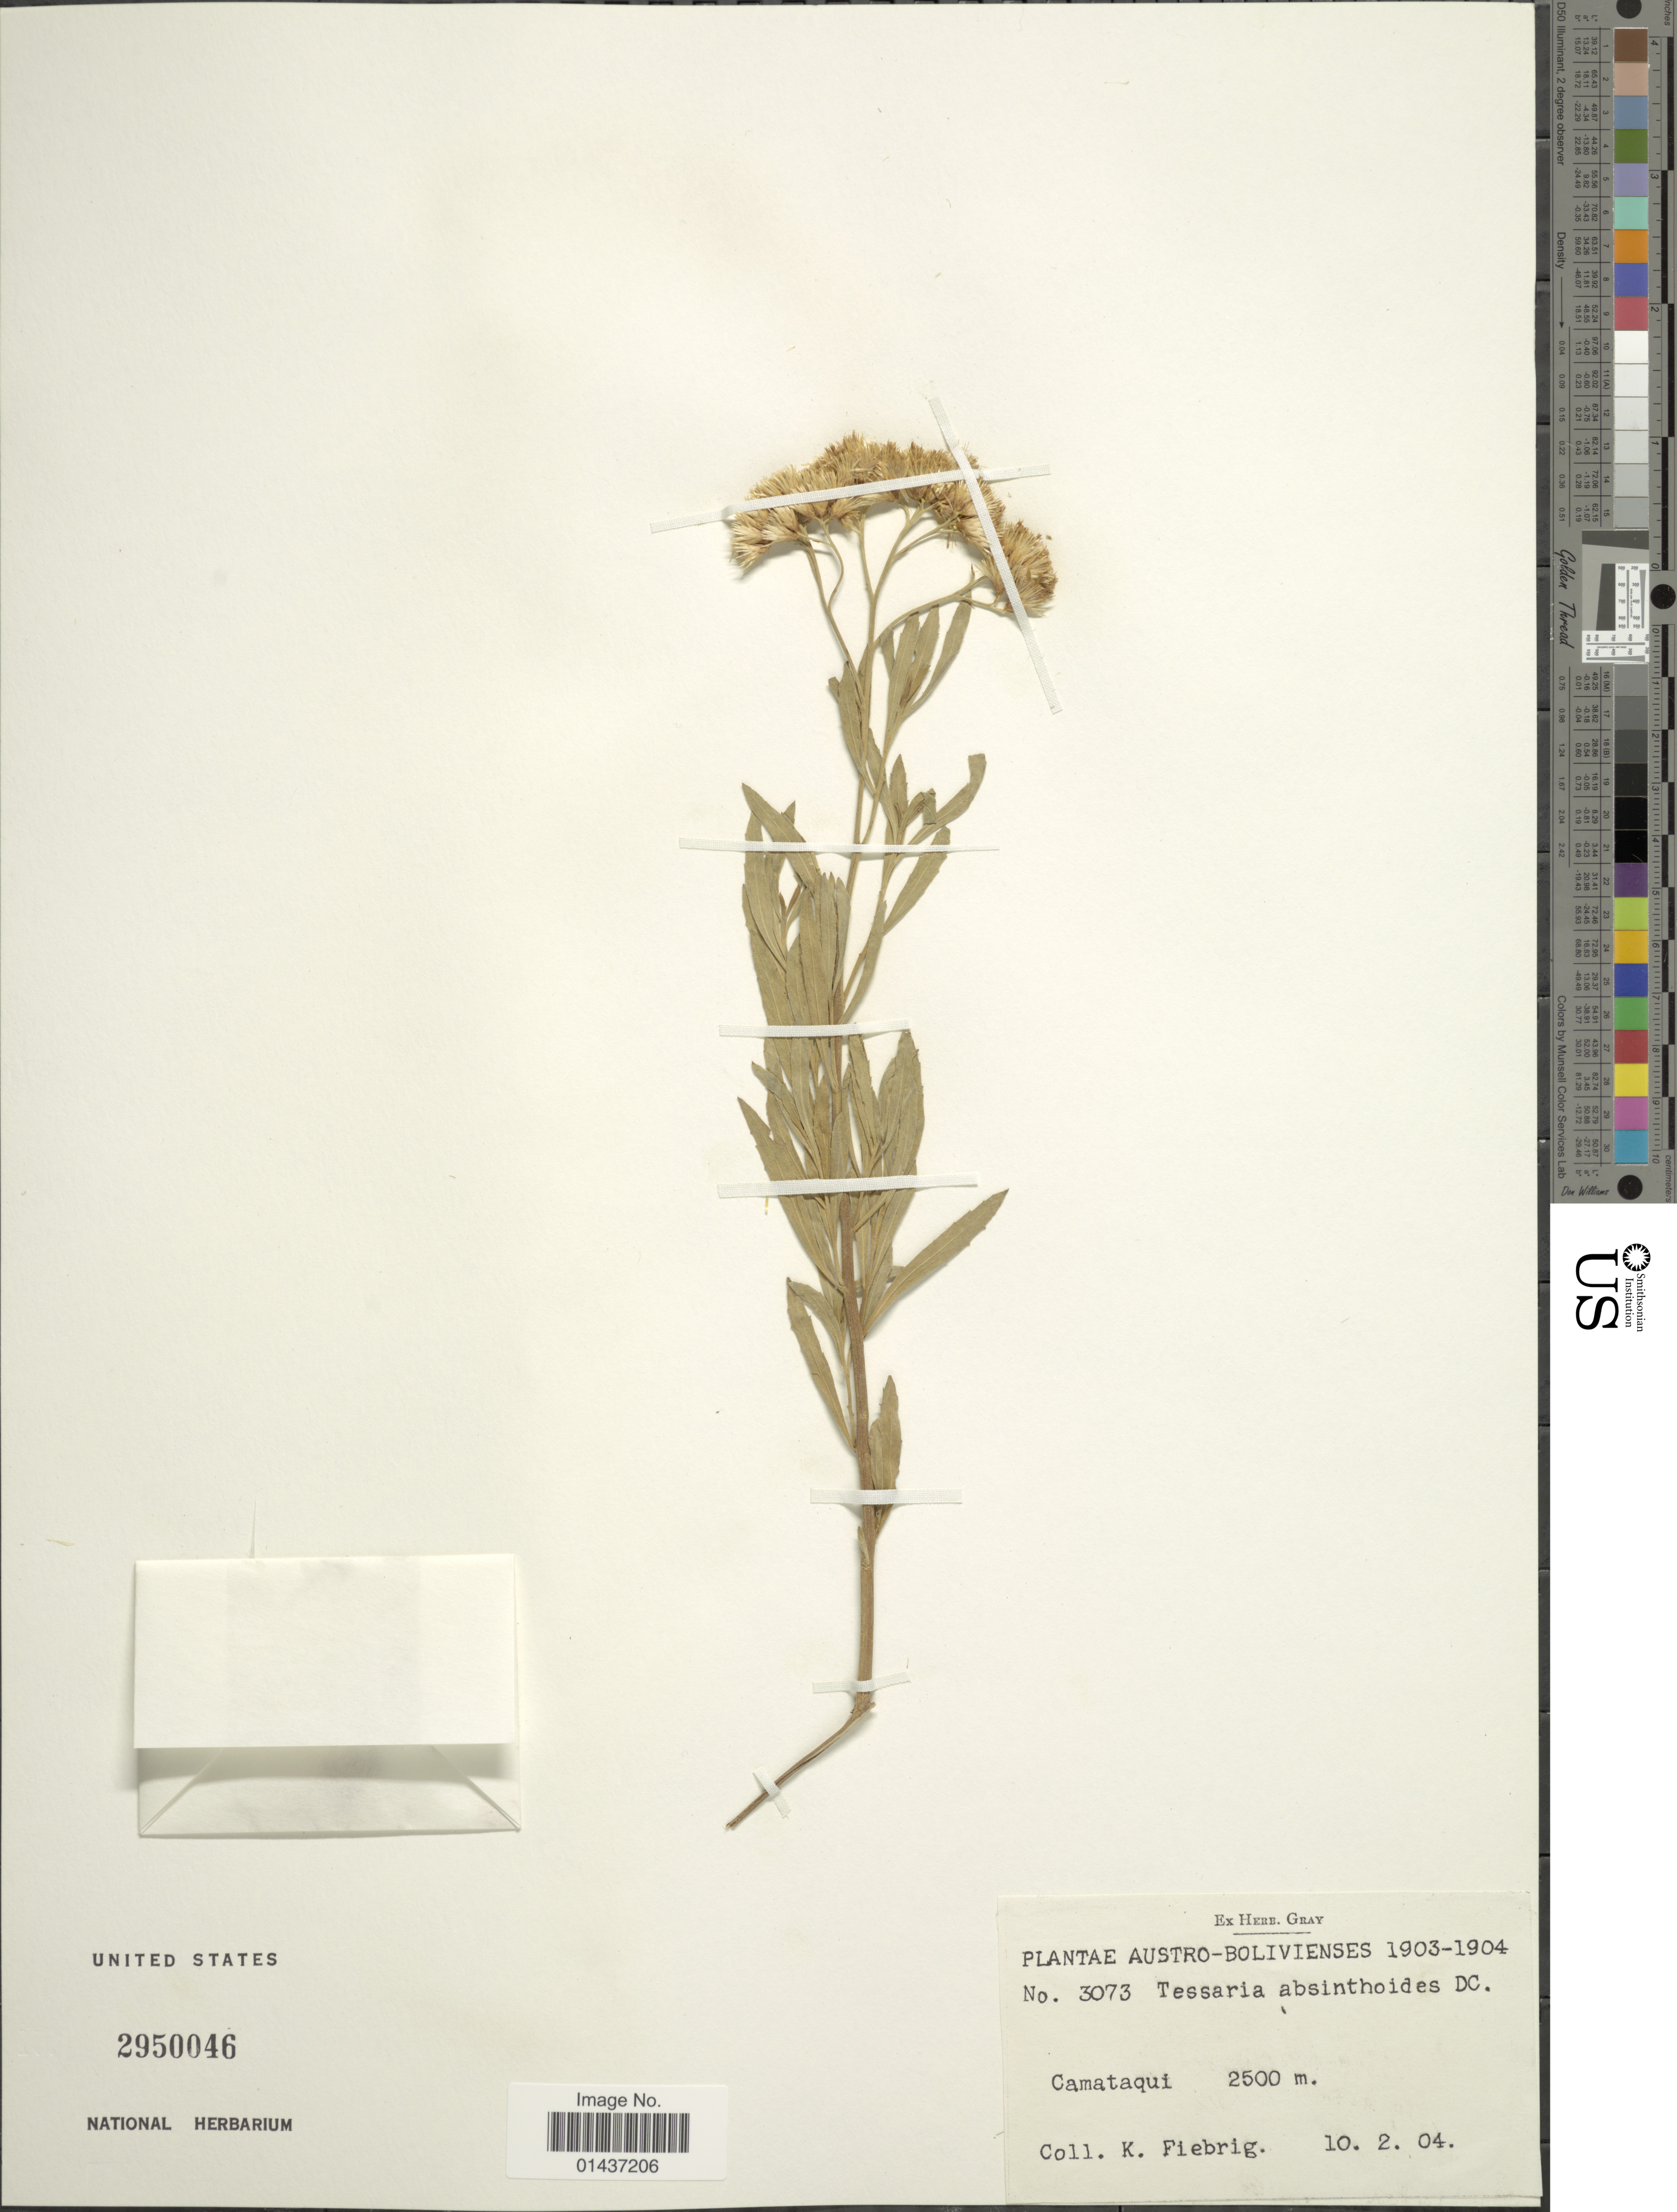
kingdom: Plantae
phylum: Tracheophyta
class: Magnoliopsida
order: Asterales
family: Asteraceae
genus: Tessaria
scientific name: Tessaria absinthioides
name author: (Hook. & Arn.) DC.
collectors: K. Fiebrig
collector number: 3073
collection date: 1904-02-10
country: Bolivia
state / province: Chuquisaca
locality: Austro-Bolivienses, Camataqui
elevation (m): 2500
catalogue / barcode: US 2950046